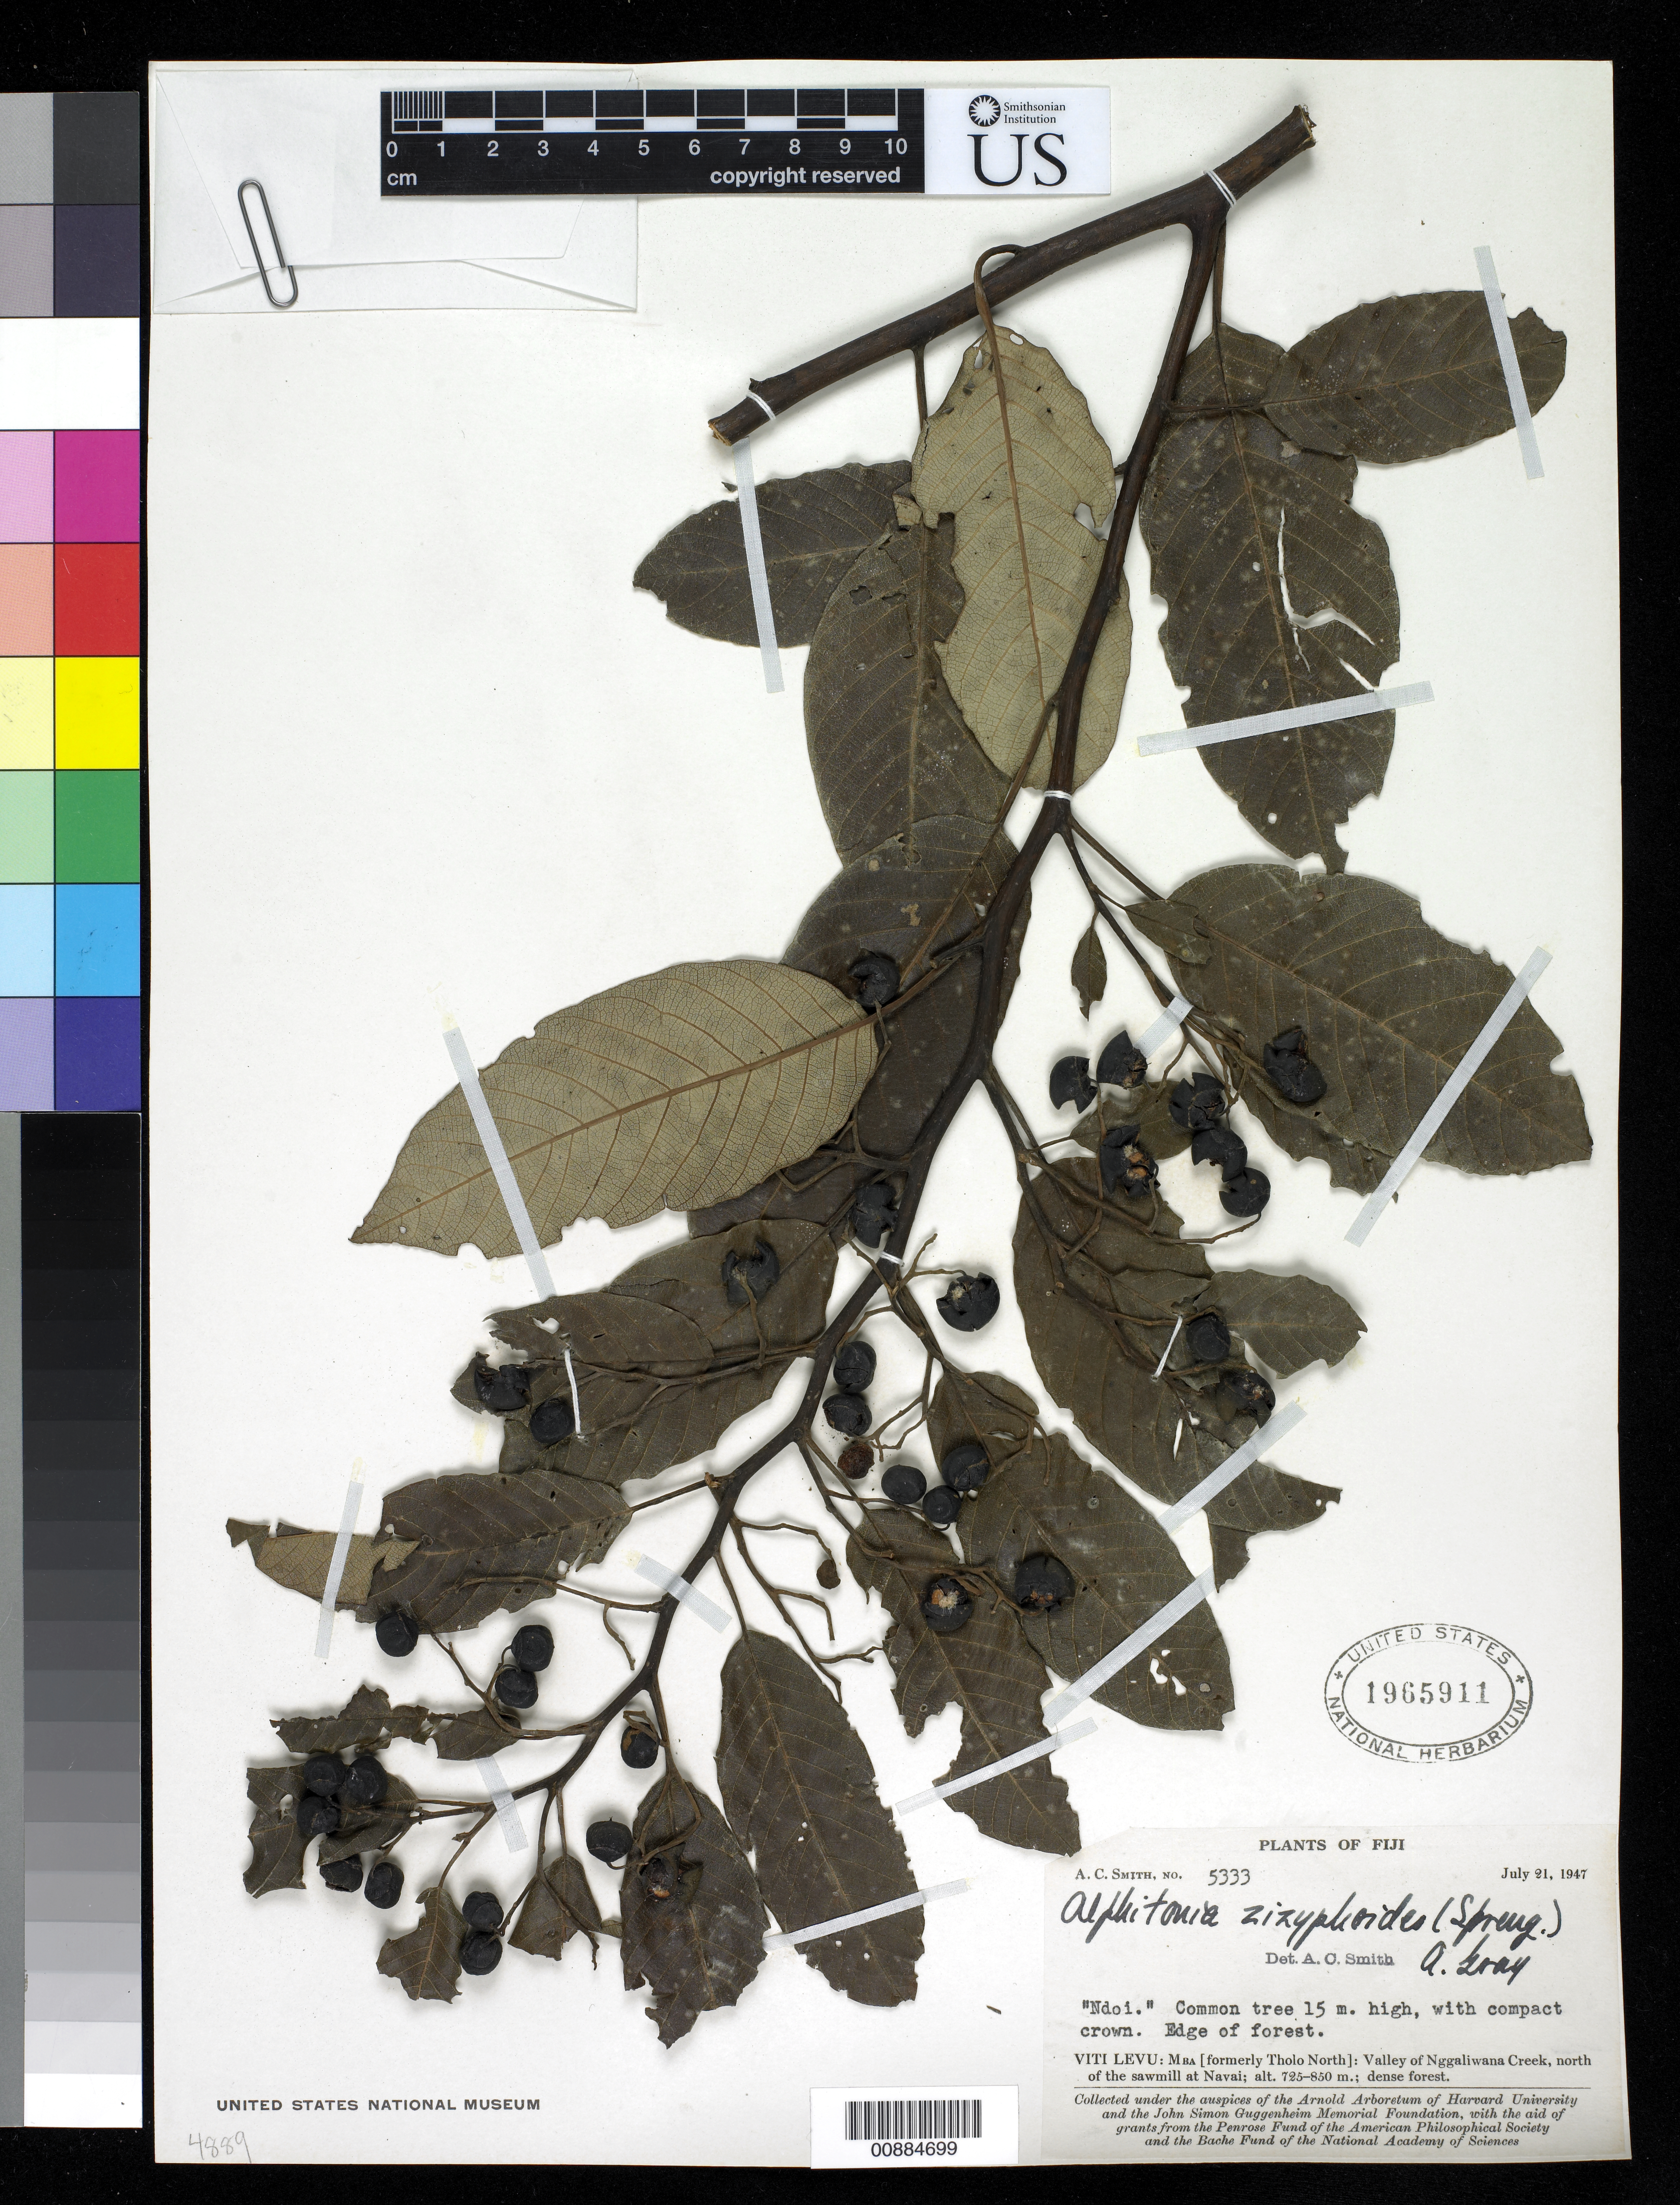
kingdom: Plantae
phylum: Tracheophyta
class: Magnoliopsida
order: Rosales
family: Rhamnaceae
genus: Alphitonia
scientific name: Alphitonia zizyphoides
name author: (Sol. ex Spreng.) A. Gray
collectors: C. A. Smith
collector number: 5333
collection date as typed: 21 Jul 1947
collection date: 1947-07-21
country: Fiji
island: Viti Levu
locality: Mba (formerly Tholo North); Valley of Nggaliwana Creek, north of the sawmill at Navai.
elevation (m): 725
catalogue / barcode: US 1965911